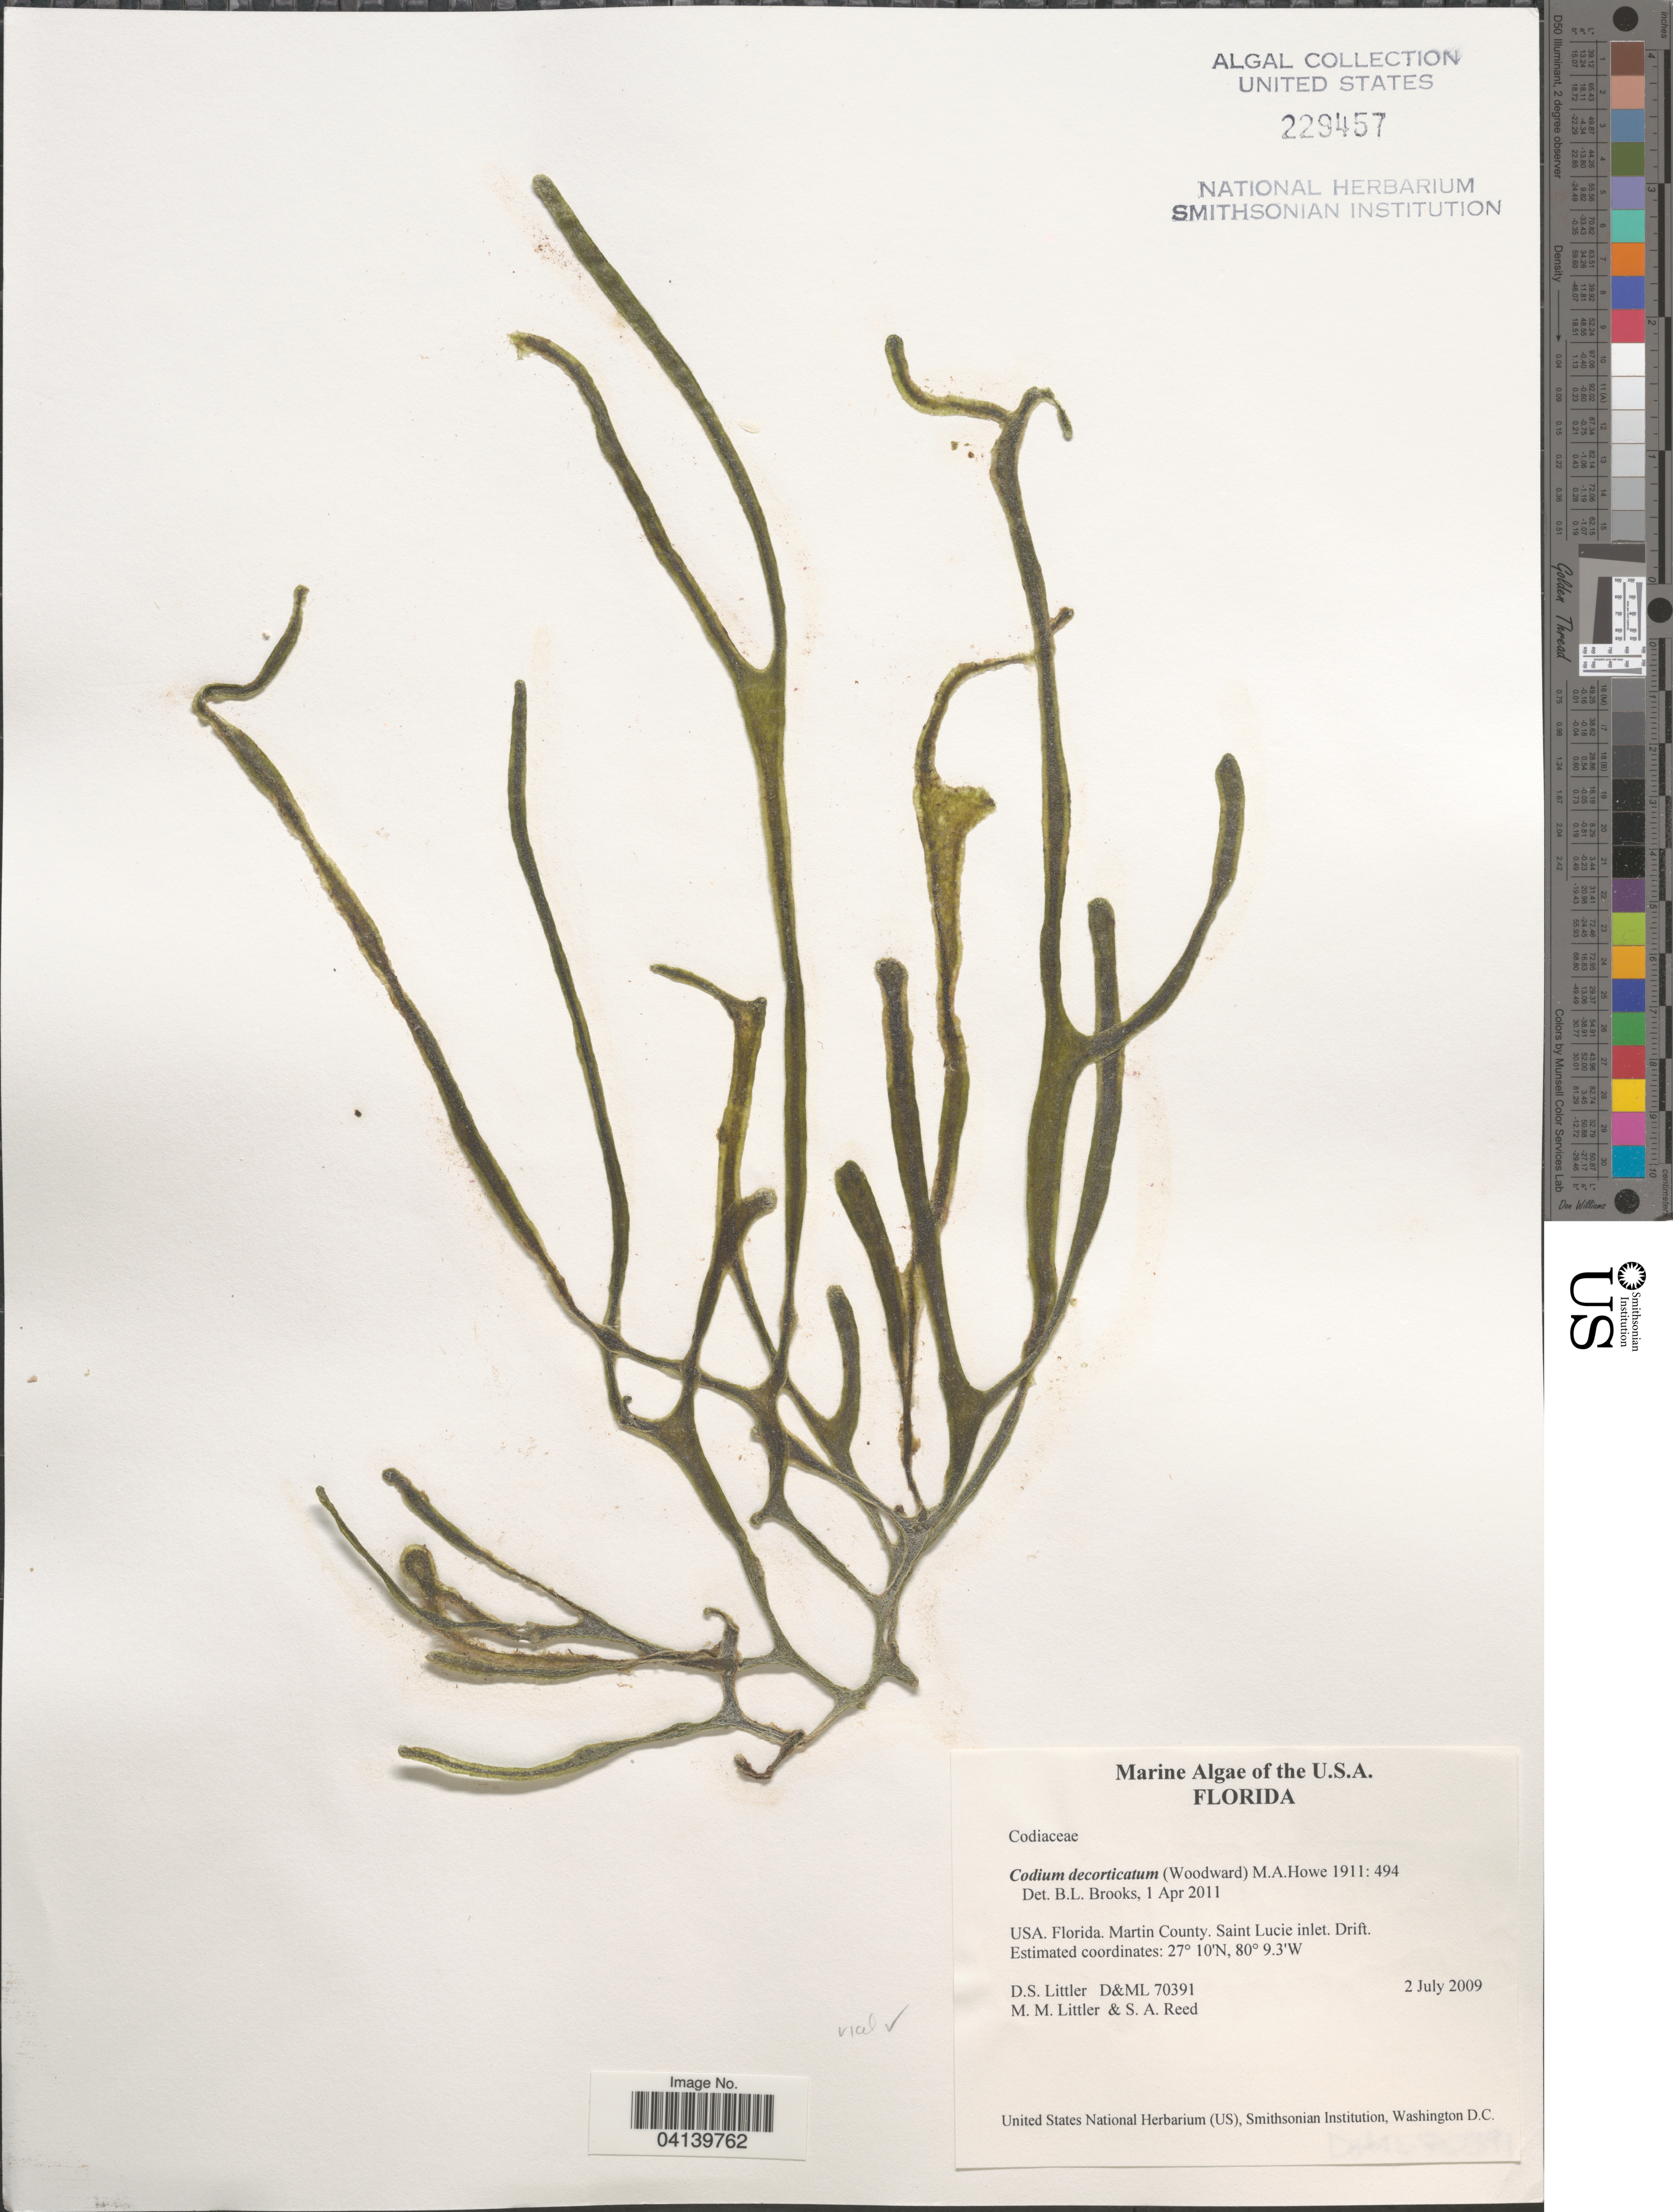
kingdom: Plantae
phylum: Chlorophyta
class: Ulvophyceae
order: Bryopsidales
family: Codiaceae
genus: Codium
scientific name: Codium decorticatum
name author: (Woodw.) M. Howe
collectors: D. S. Littler & S. Reed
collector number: D&ML 70391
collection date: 2009-07-02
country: United States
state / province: Florida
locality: Martin County. Saint Lucie inlet.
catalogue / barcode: US 229457